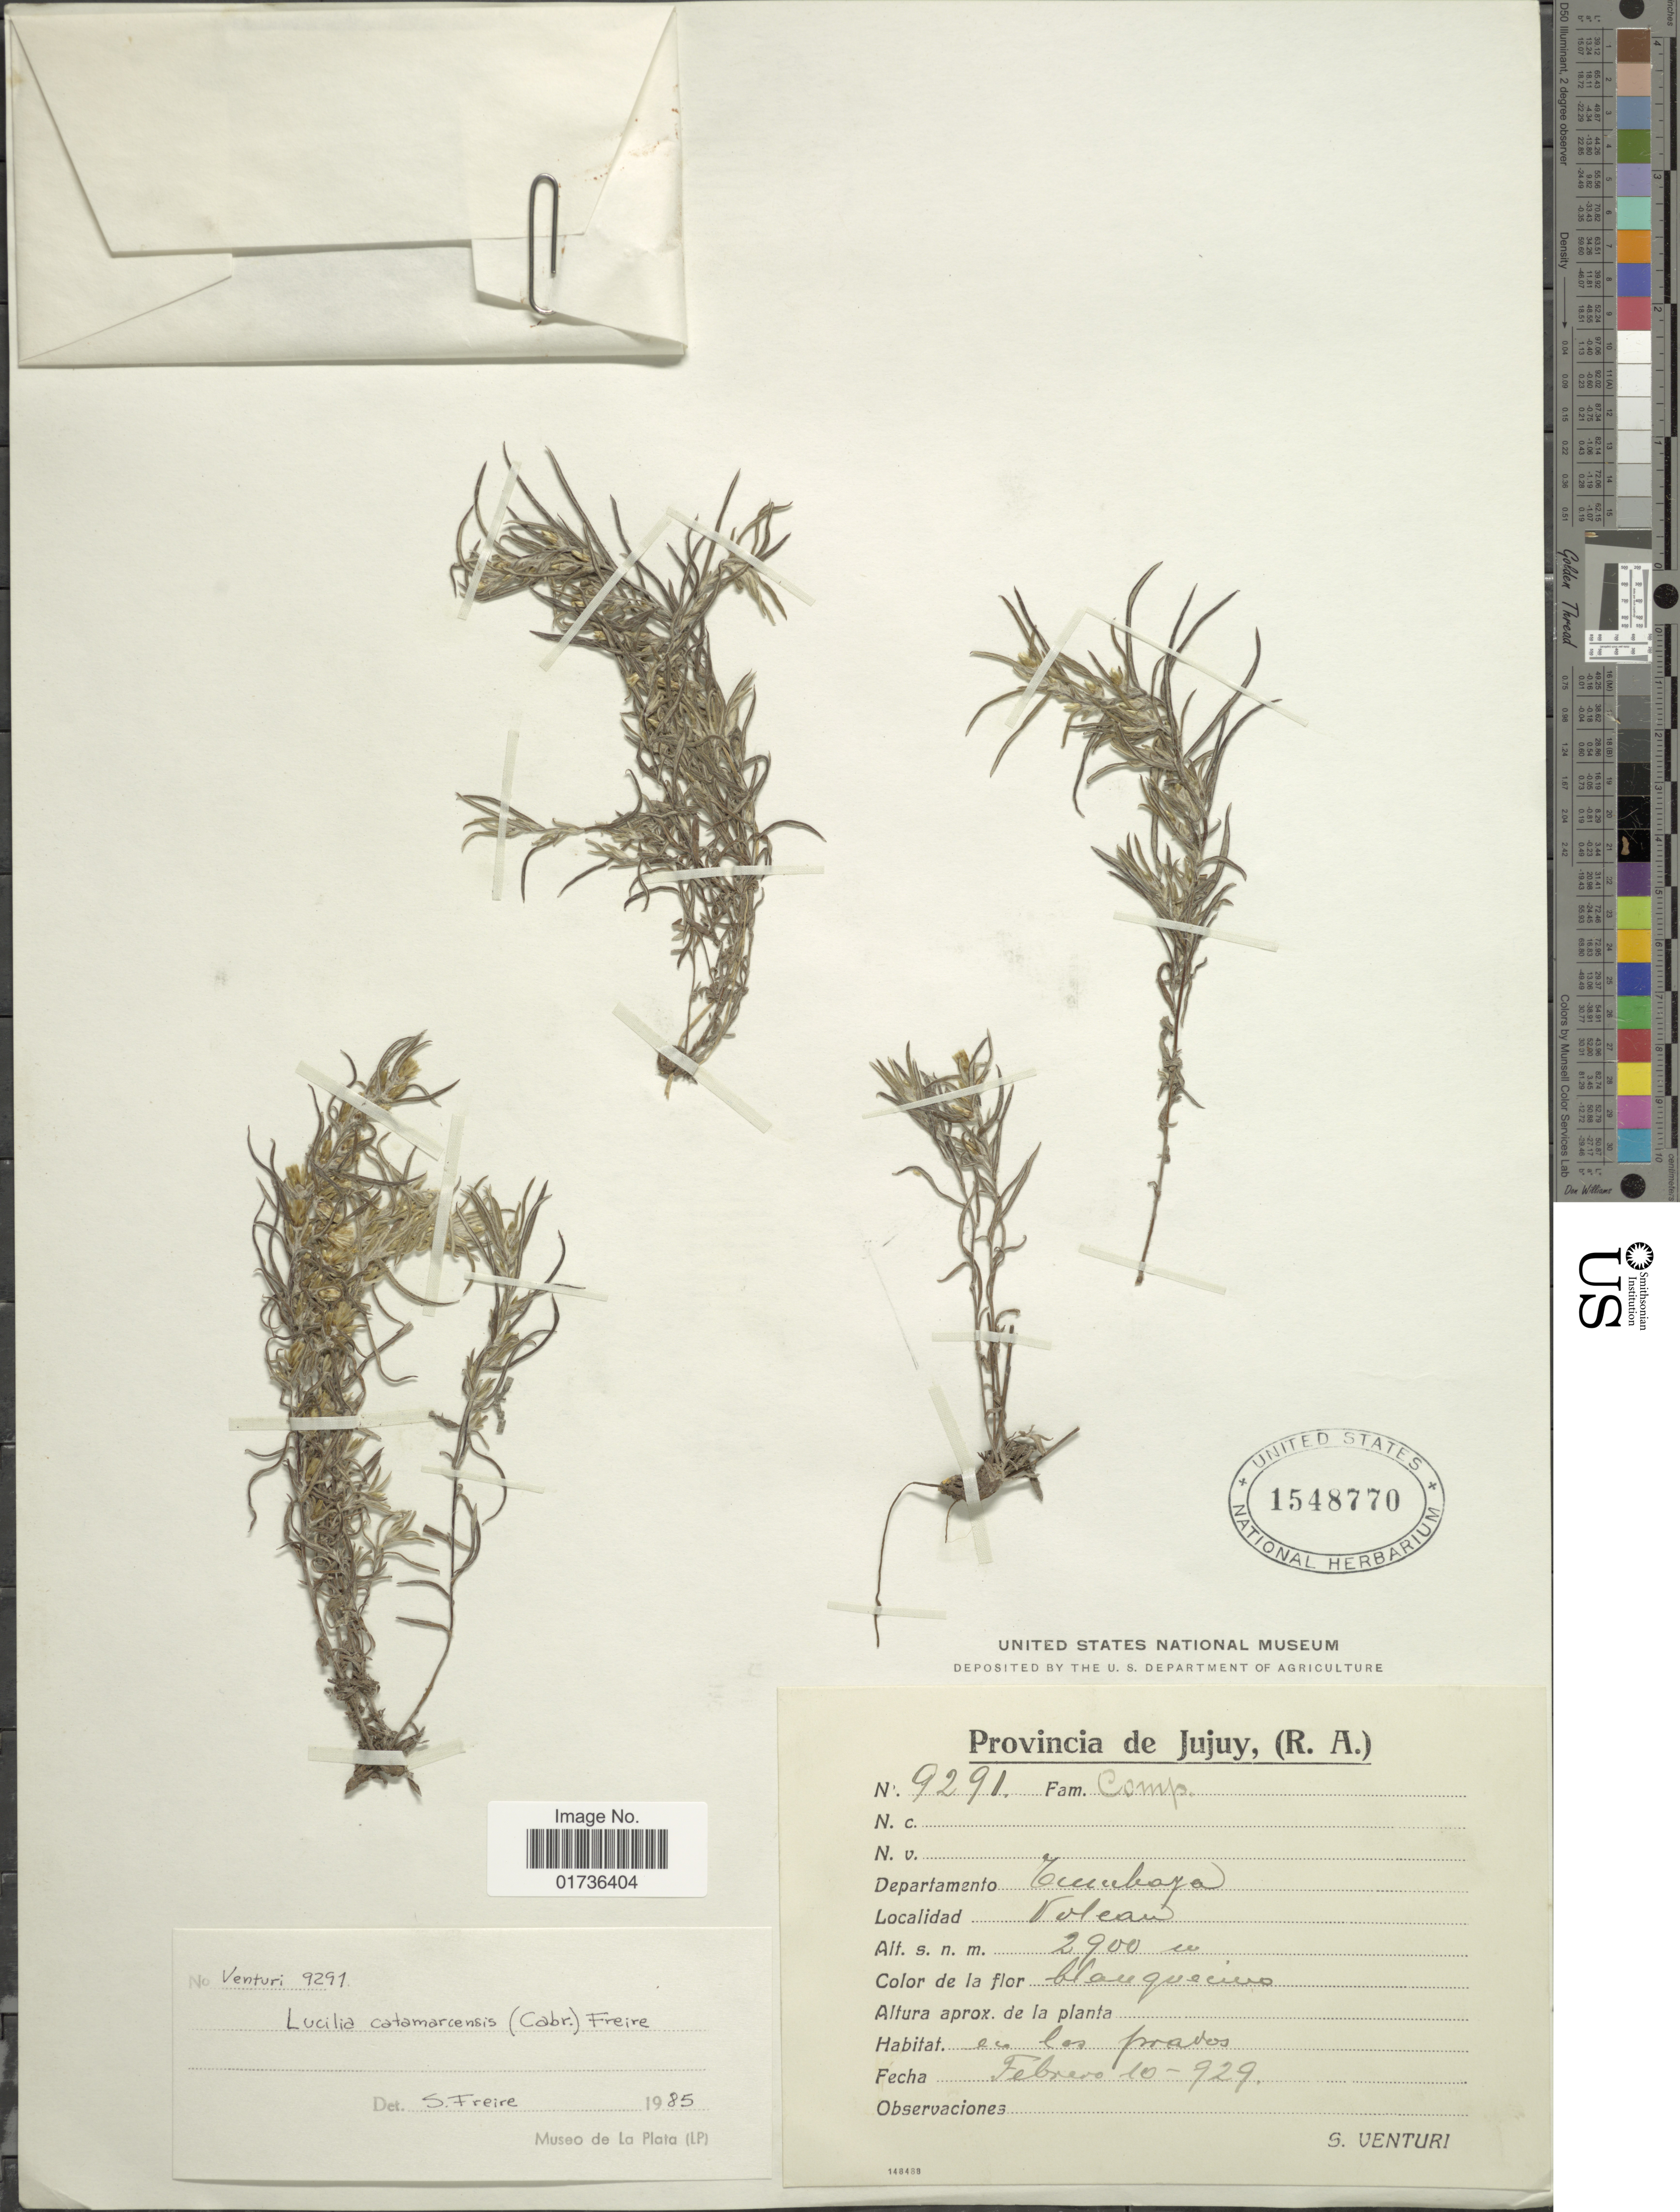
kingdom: Plantae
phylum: Tracheophyta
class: Magnoliopsida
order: Asterales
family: Asteraceae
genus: Belloa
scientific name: Belloa catamarcensis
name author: Cabrera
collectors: S. Venturi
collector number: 9291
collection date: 1929-02-10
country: Argentina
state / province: Jujuy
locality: Departamento Cumbaya, Volcan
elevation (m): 2900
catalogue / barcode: US 1548770